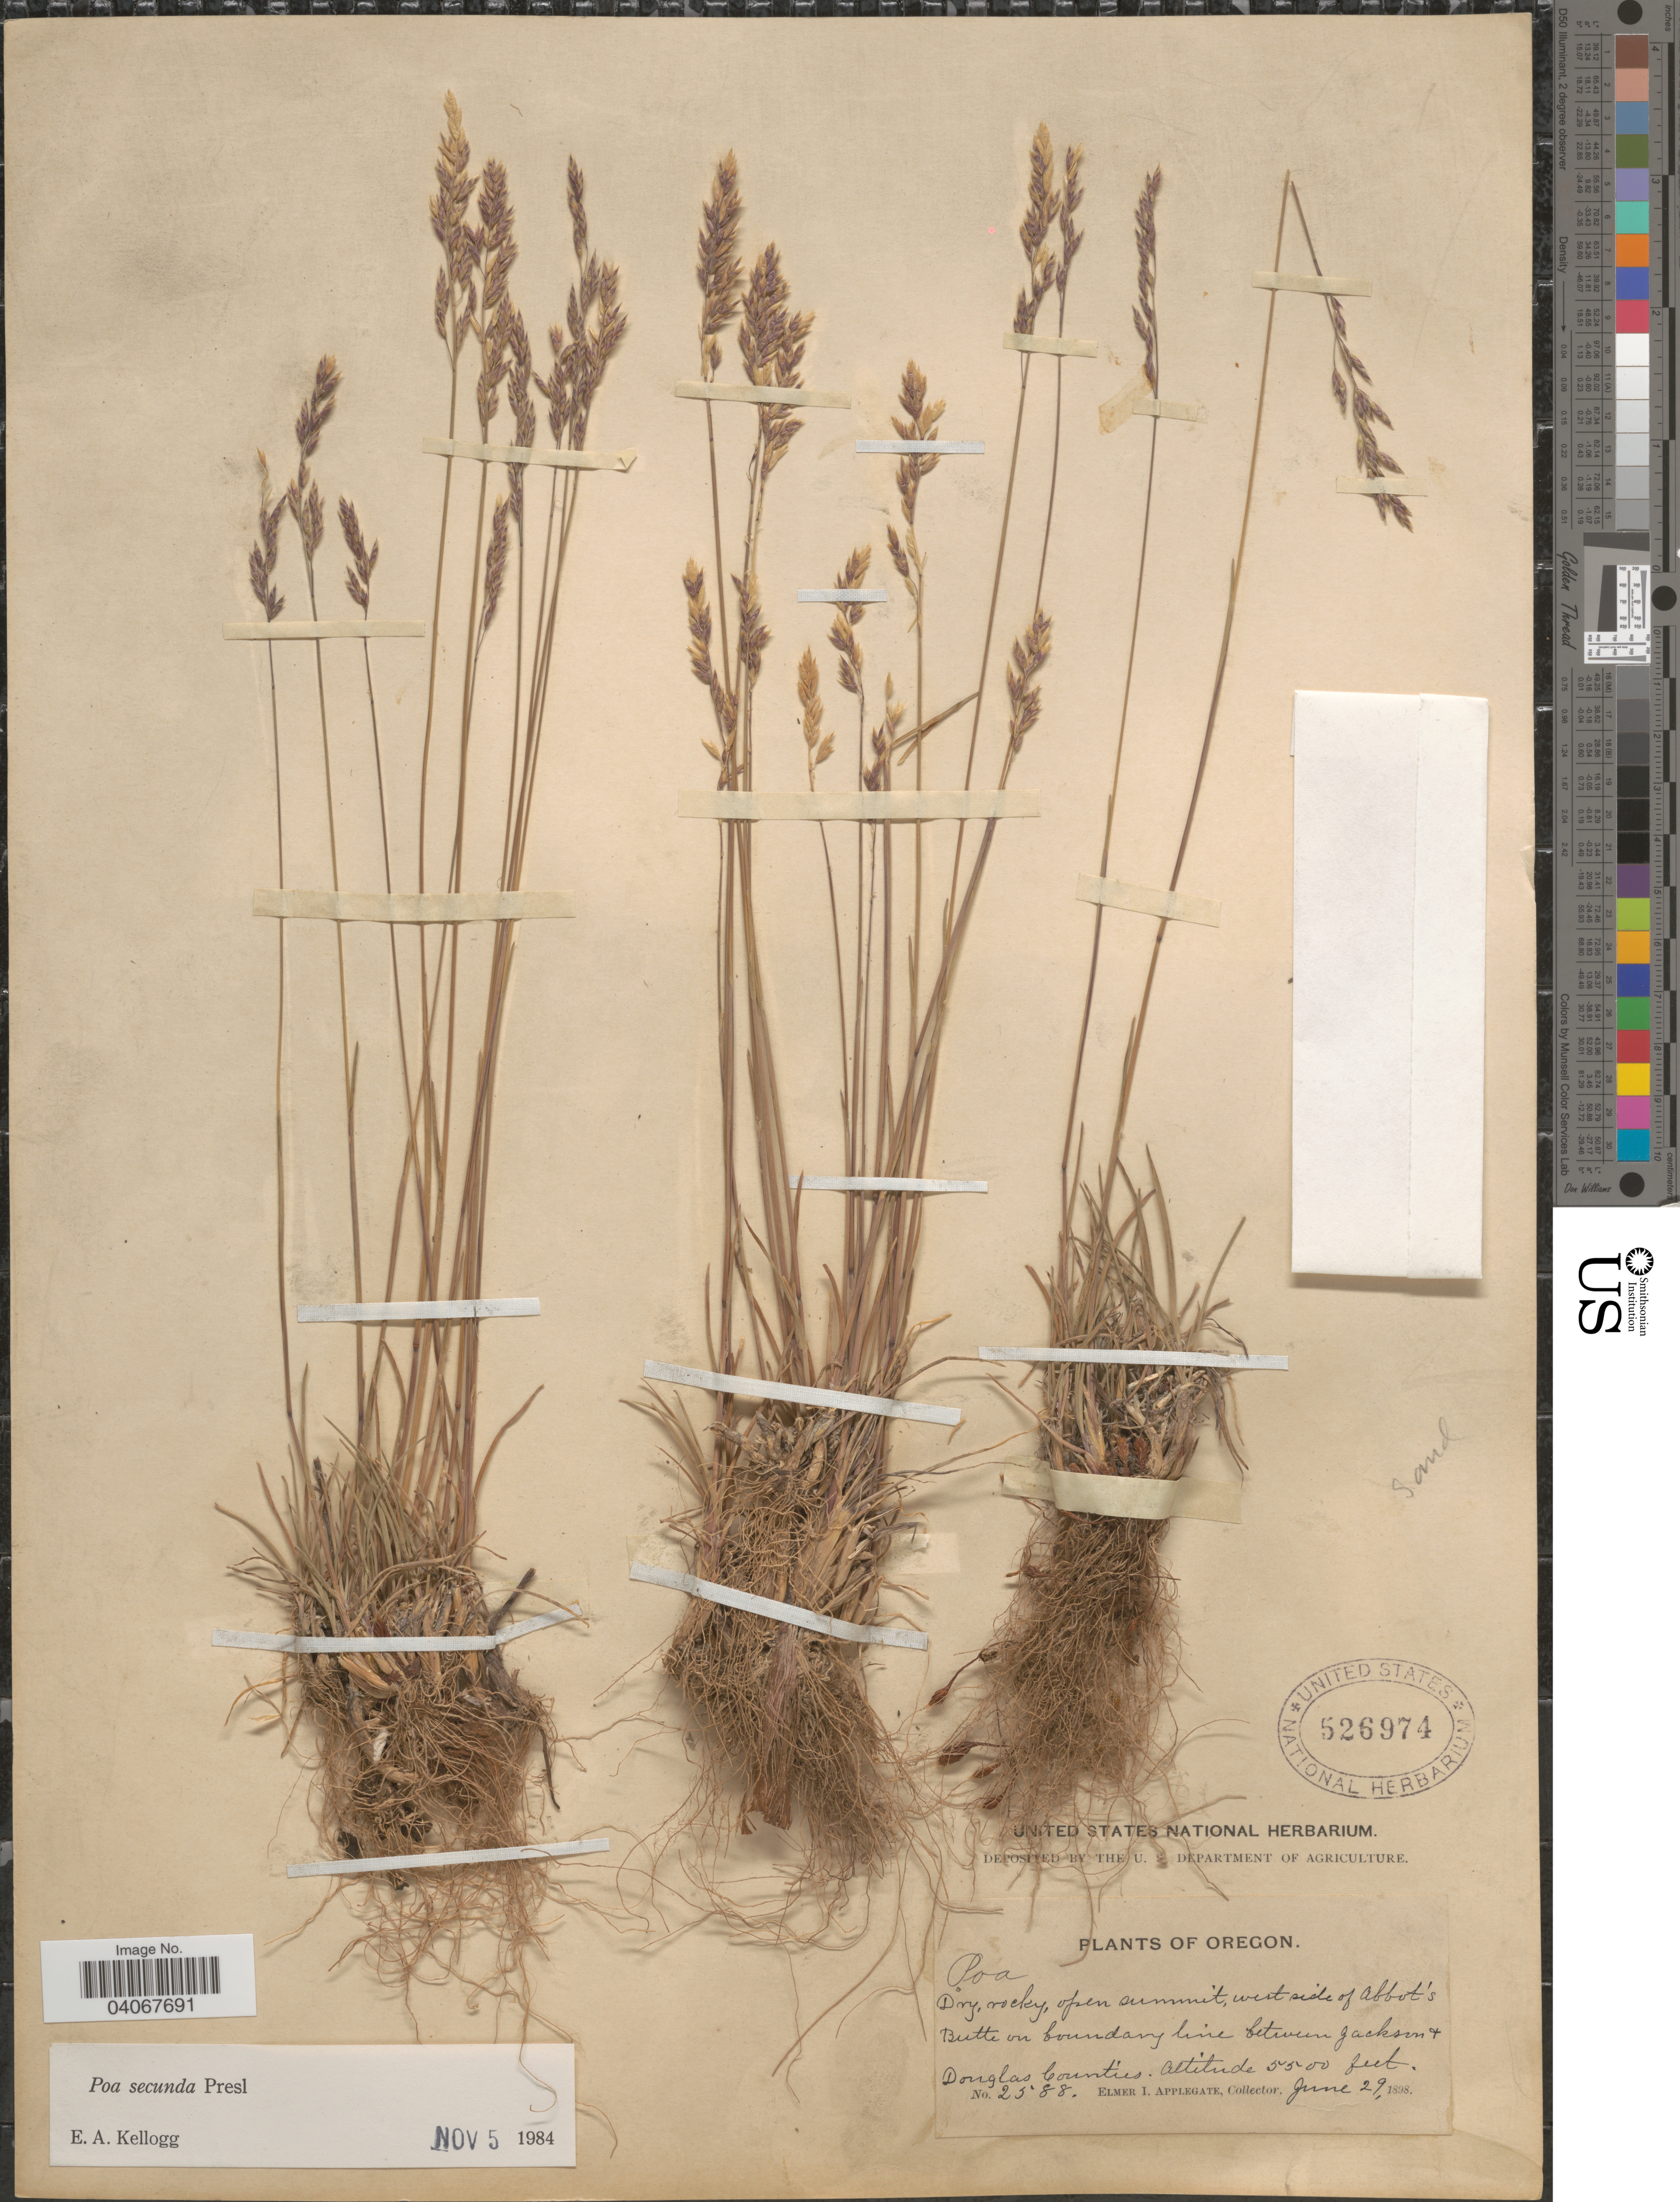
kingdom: Plantae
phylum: Tracheophyta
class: Liliopsida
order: Poales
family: Poaceae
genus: Poa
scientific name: Poa secunda subsp. secunda var. secunda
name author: J. Presl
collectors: E. I. Applegate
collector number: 2588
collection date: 1898-06-29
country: United States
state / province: Oregon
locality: Dry, rocky, open summit, west side of Abbot's Butte on boundary line between Jackson + Douglas Counties.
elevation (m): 1676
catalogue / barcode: US 526974